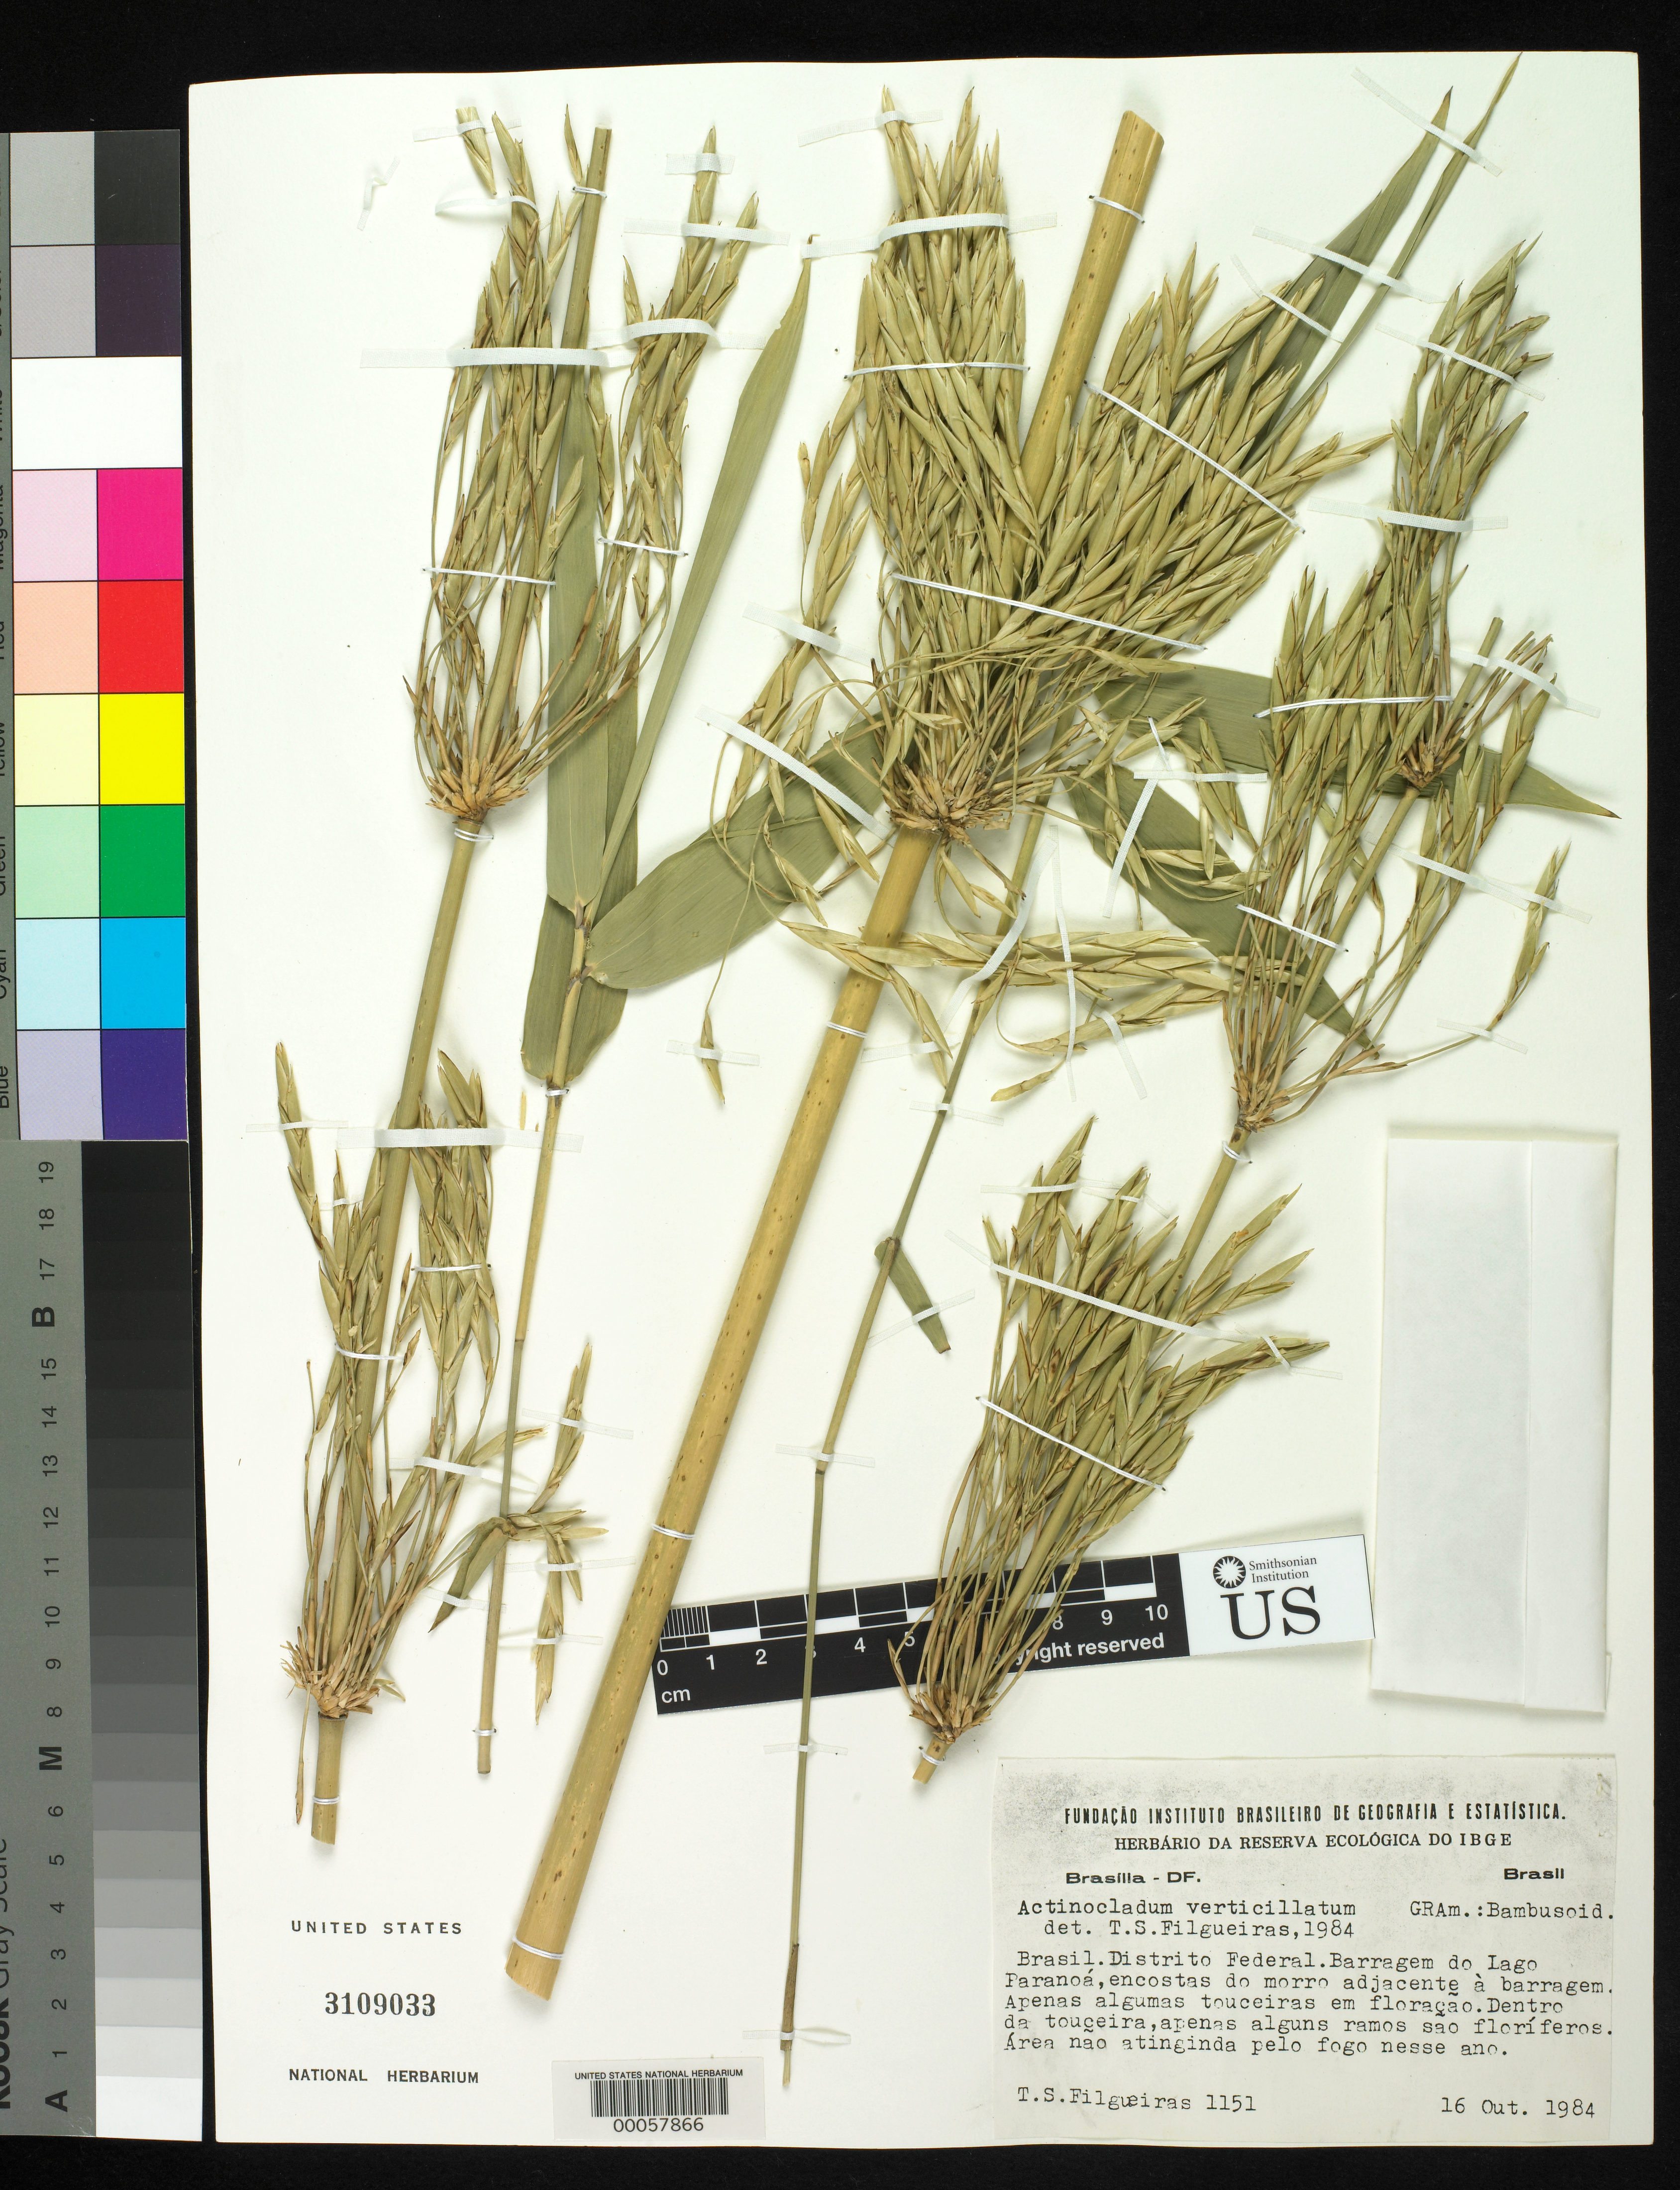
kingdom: Plantae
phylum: Tracheophyta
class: Liliopsida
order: Poales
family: Poaceae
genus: Actinocladum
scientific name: Actinocladum verticillatum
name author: (Nees) McClure ex Soderstr.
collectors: T. S. Filgueiras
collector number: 1151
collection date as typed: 16 Oct 1984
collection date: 1984-10-16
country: Brazil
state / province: Distrito Federal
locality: Barragem do lago paranoa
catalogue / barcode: US 3109033